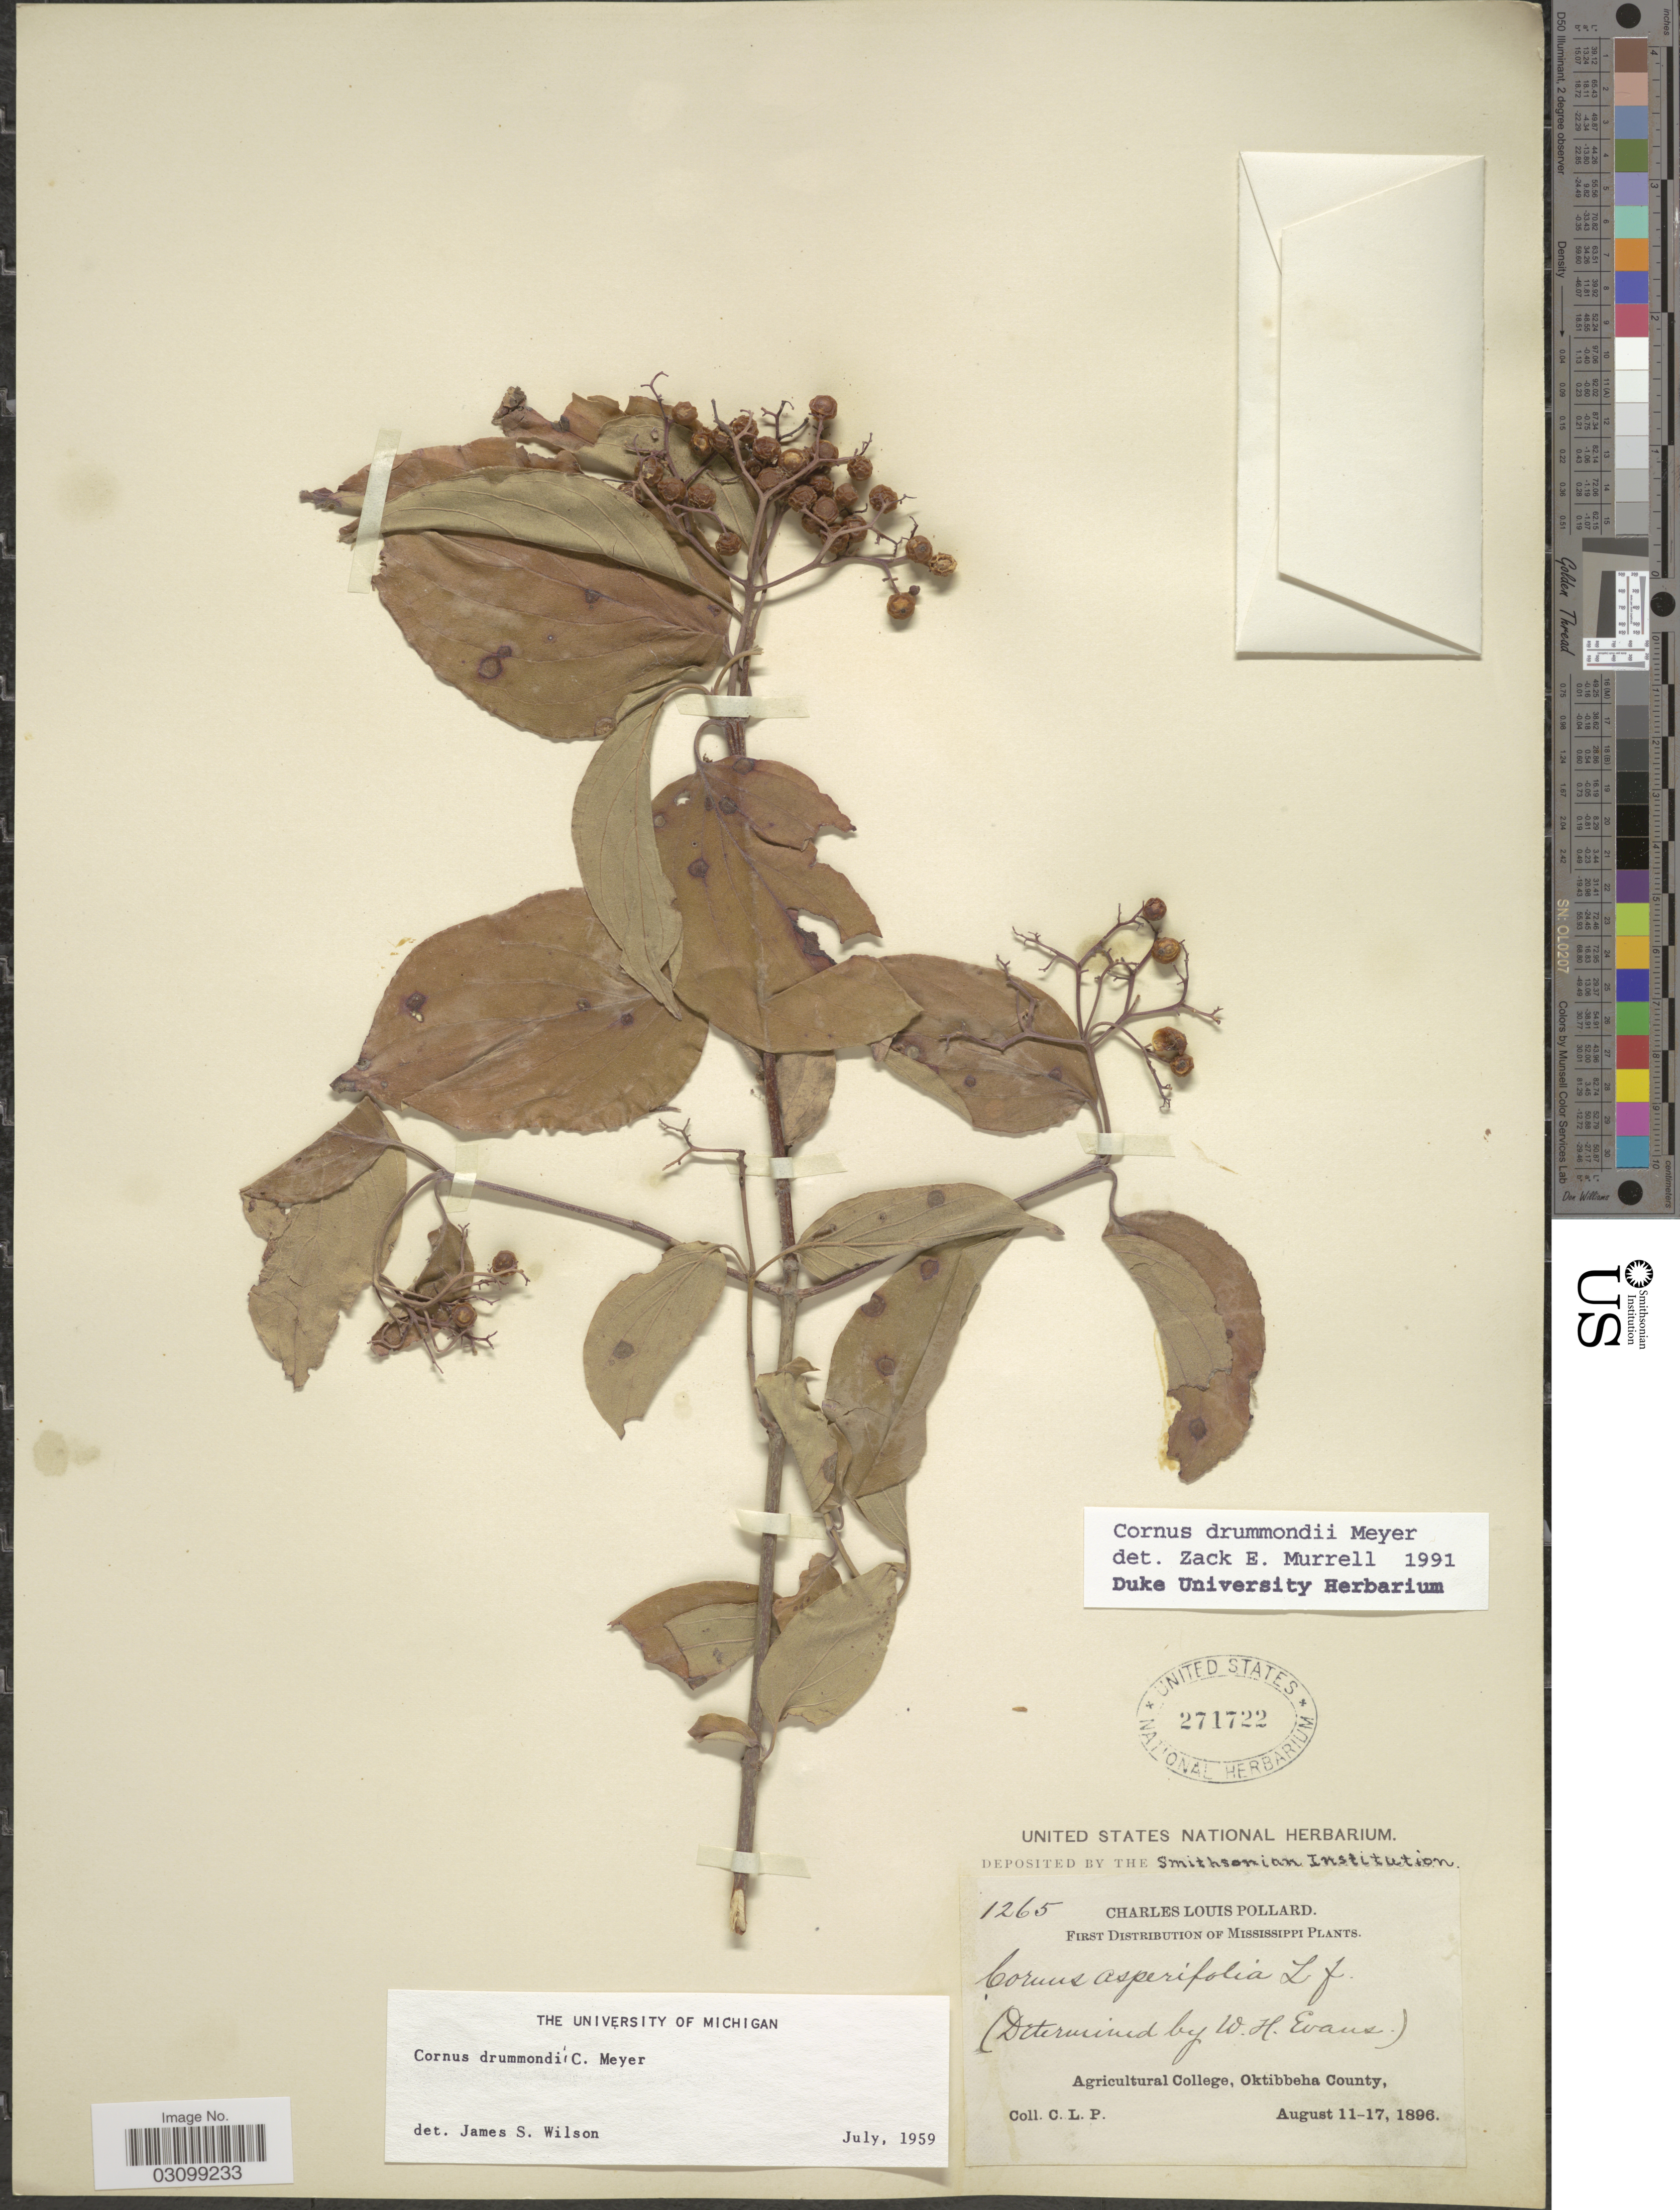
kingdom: Plantae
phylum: Tracheophyta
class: Magnoliopsida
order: Cornales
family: Cornaceae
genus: Cornus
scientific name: Cornus drummondii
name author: C.A. Mey.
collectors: C. L. Pollard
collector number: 1265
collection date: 1896-08-11/1896-08-17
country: United States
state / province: Mississippi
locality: Agricultural College, Oktibbeha County.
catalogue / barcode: US 271722